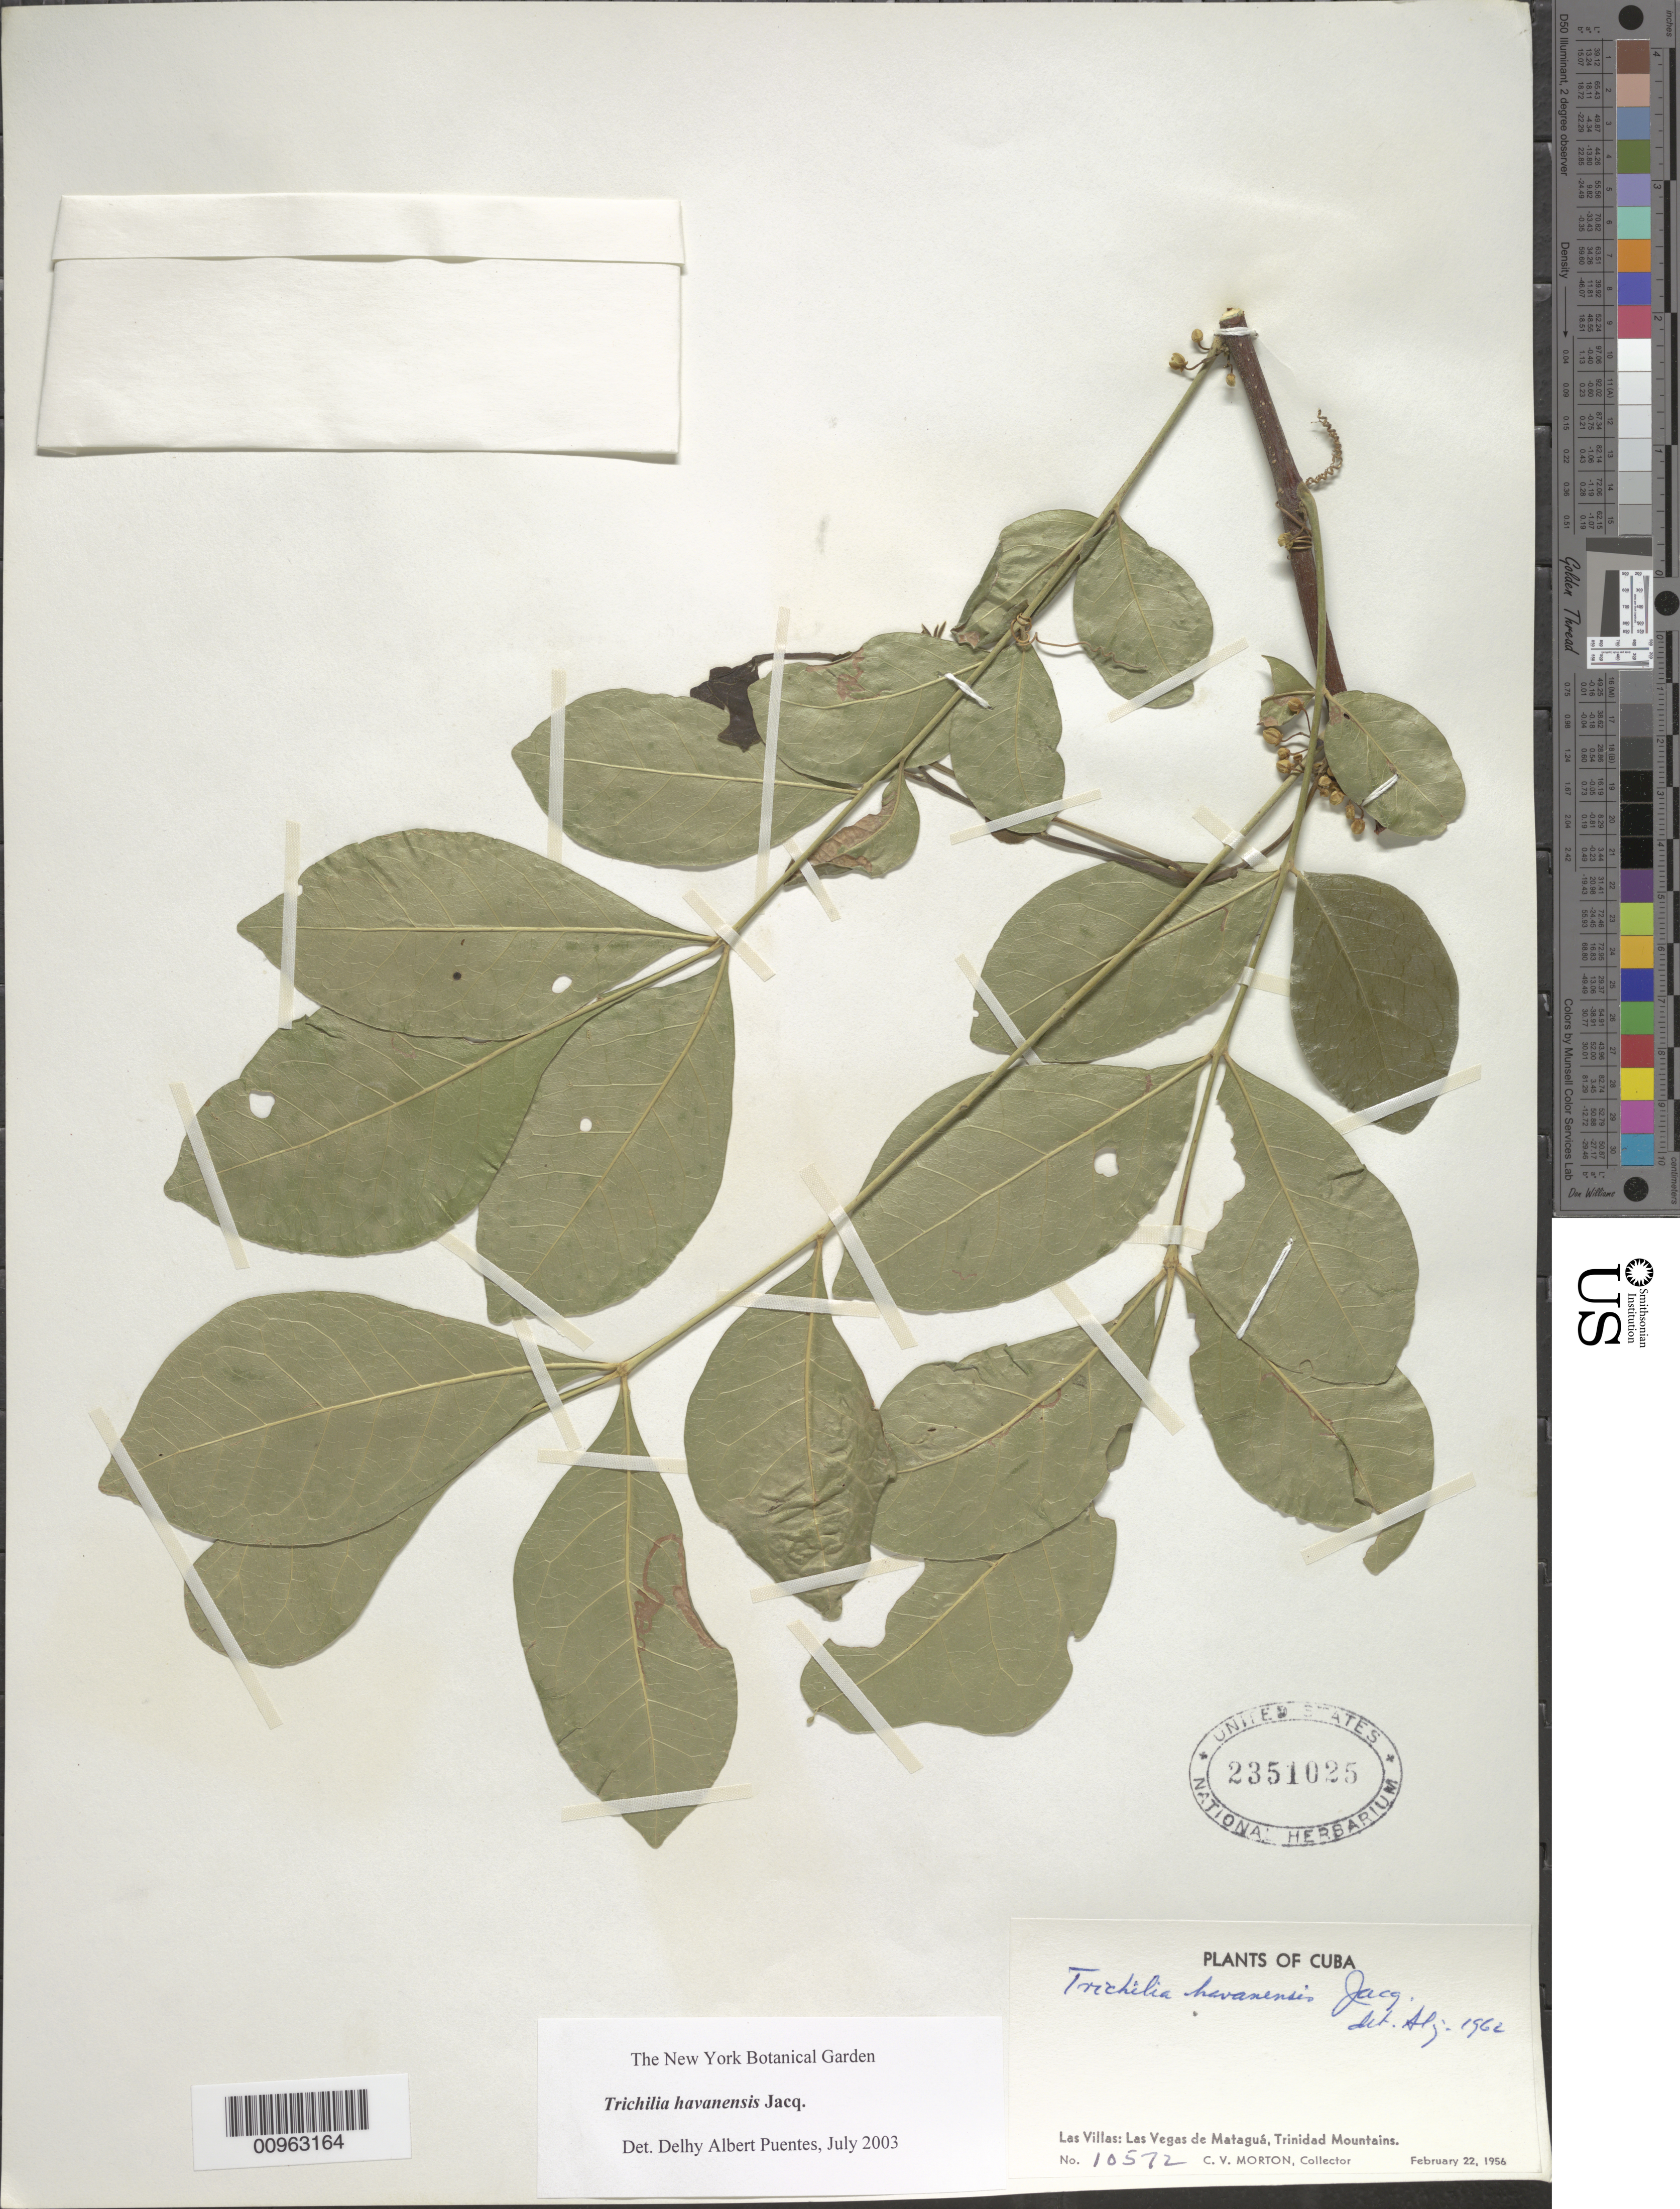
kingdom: Plantae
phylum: Tracheophyta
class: Magnoliopsida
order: Sapindales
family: Meliaceae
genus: Trichilia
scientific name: Trichilia havanensis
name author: Jacq.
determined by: Puentes, D. A.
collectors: C. V. Morton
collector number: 10572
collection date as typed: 22 Feb 1956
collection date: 1956-02-22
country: Cuba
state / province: Las Villas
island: Cuba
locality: Las Vegas de Mataguá, Trinidad Mountains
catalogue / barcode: US 2351025